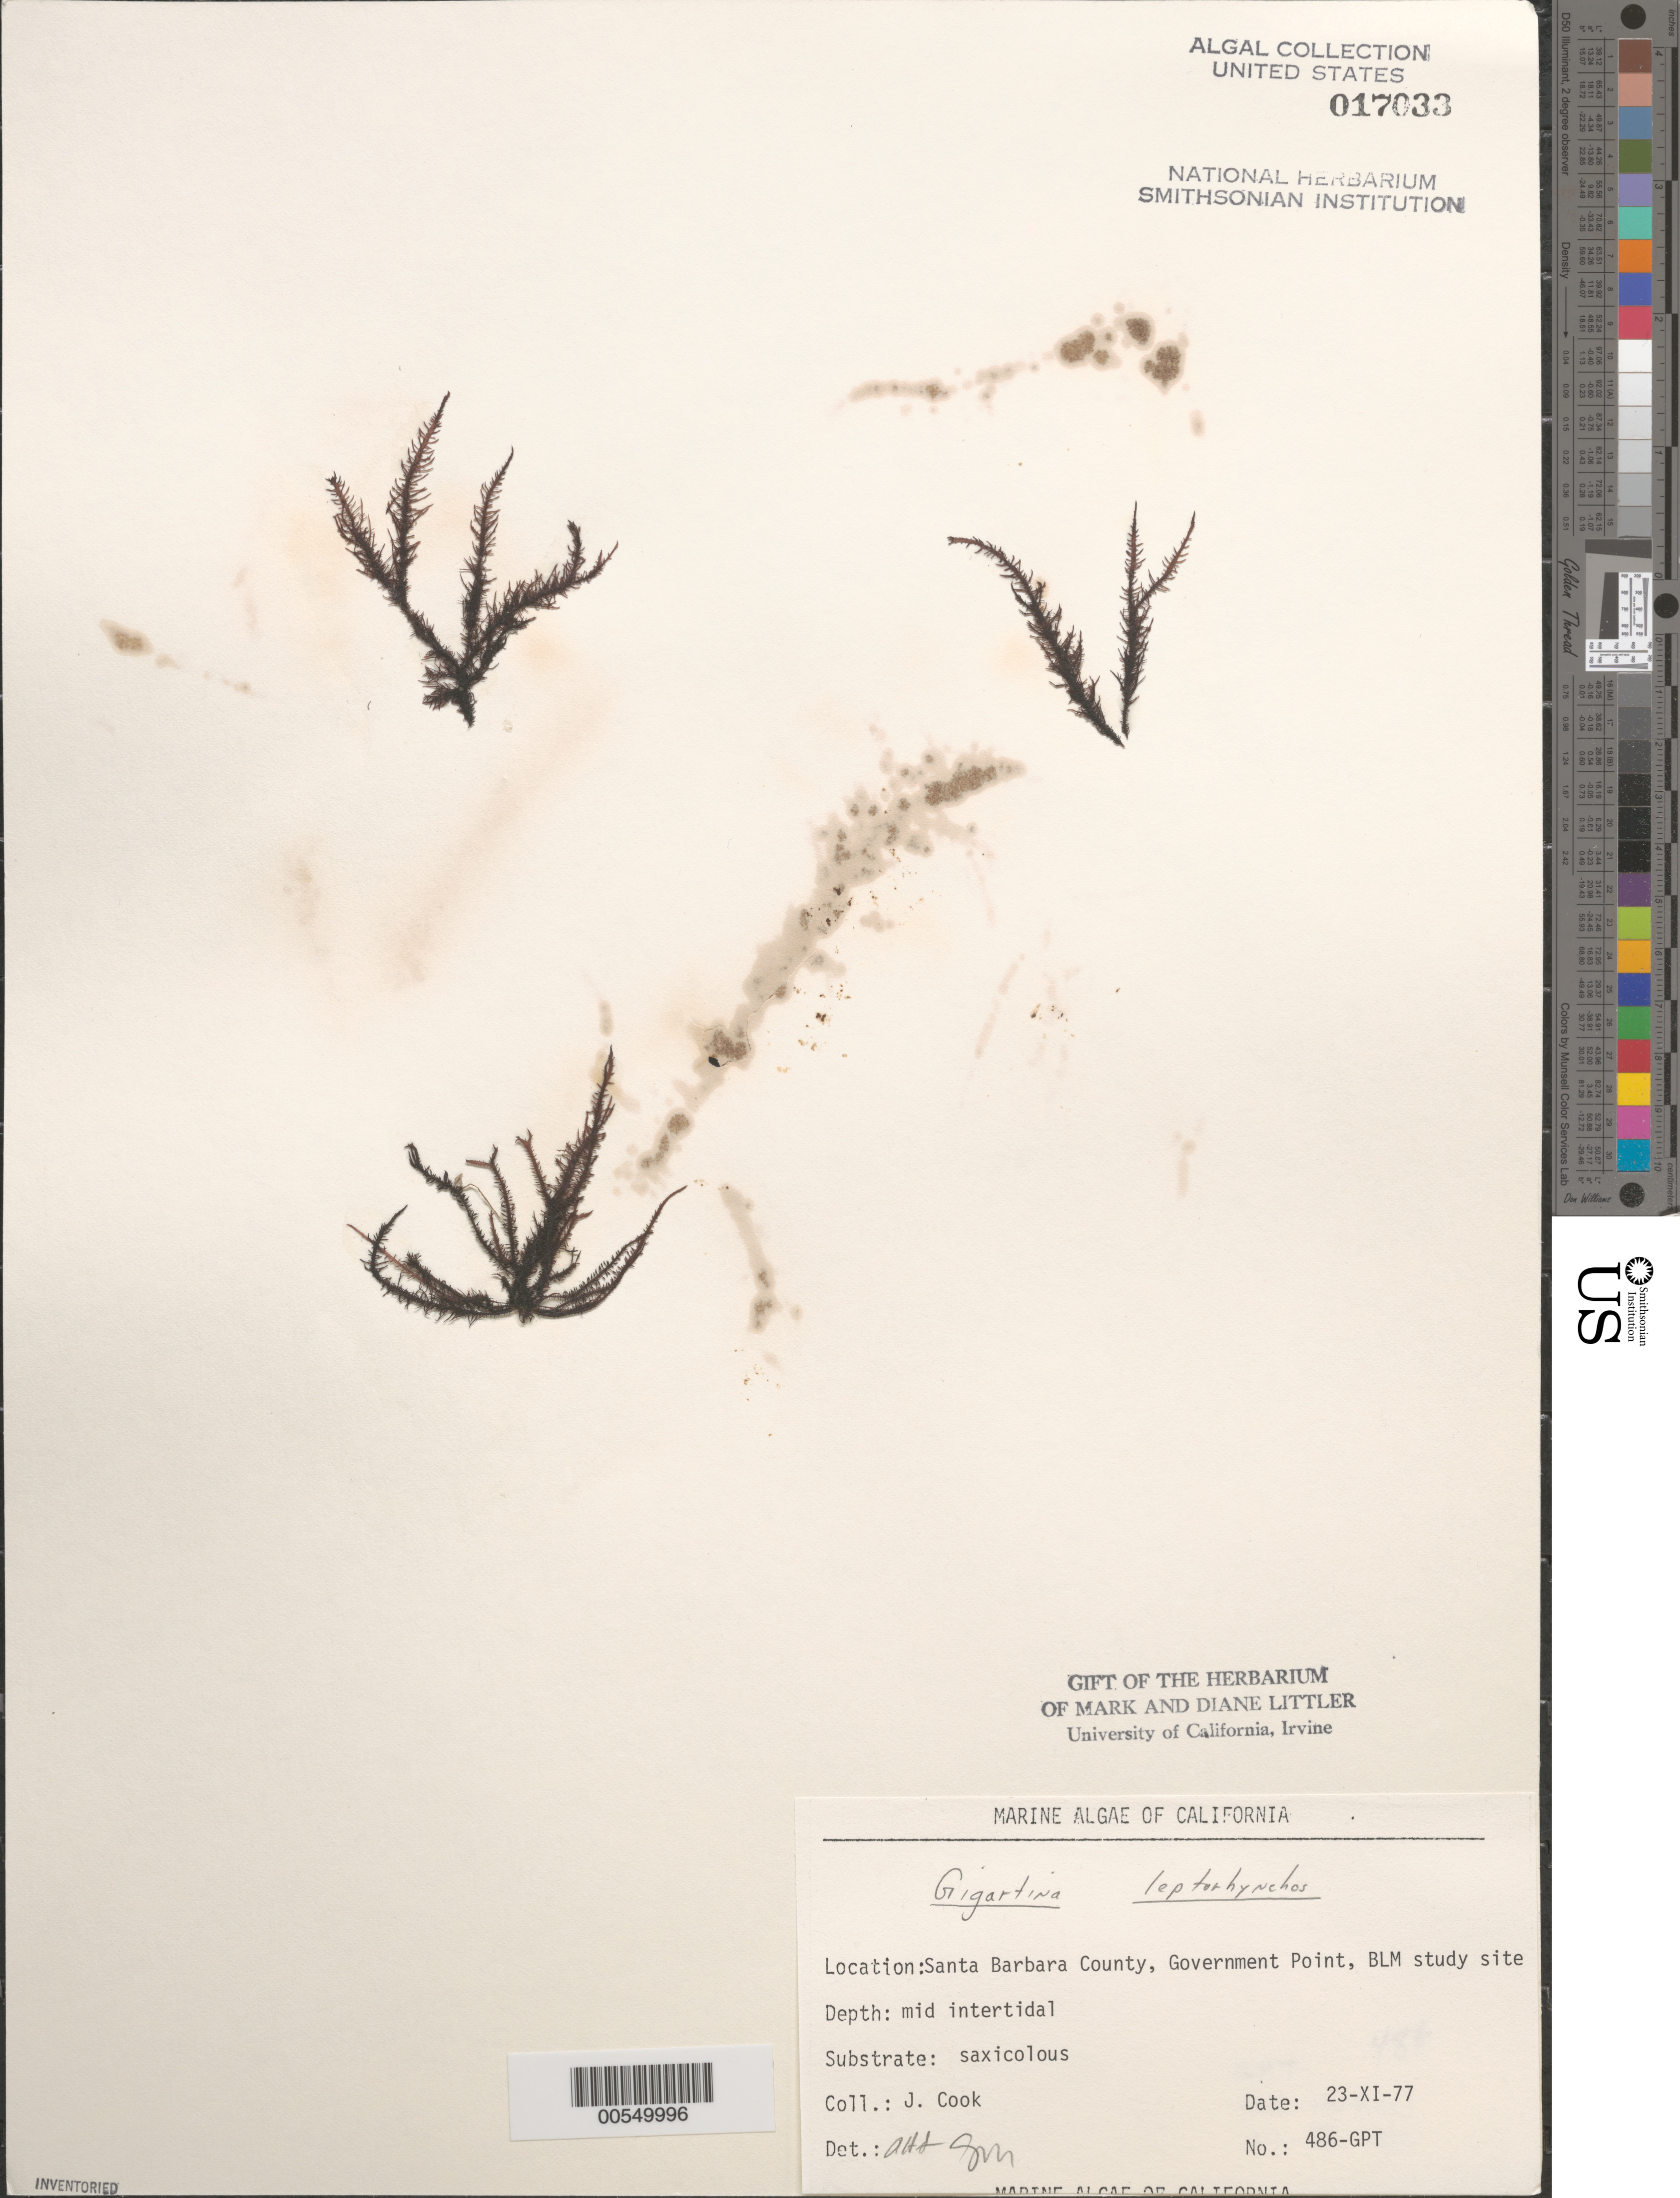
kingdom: Plantae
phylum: Rhodophyta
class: Florideophyceae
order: Gigartinales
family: Gigartinaceae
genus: Mazzaella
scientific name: Mazzaella leptorhynchos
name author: (J. Agardh) Leister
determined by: Algae name updating Project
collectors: J. Cook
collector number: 486-gpt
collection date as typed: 23 Nov 1977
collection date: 1977-11-23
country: United States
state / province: California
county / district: Santa Barbara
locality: Government Point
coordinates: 34 26'31"N, 120 24'06"W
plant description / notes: BLM-SOCALBIGHT Rocky Intertidal Survey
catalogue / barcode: US 17033